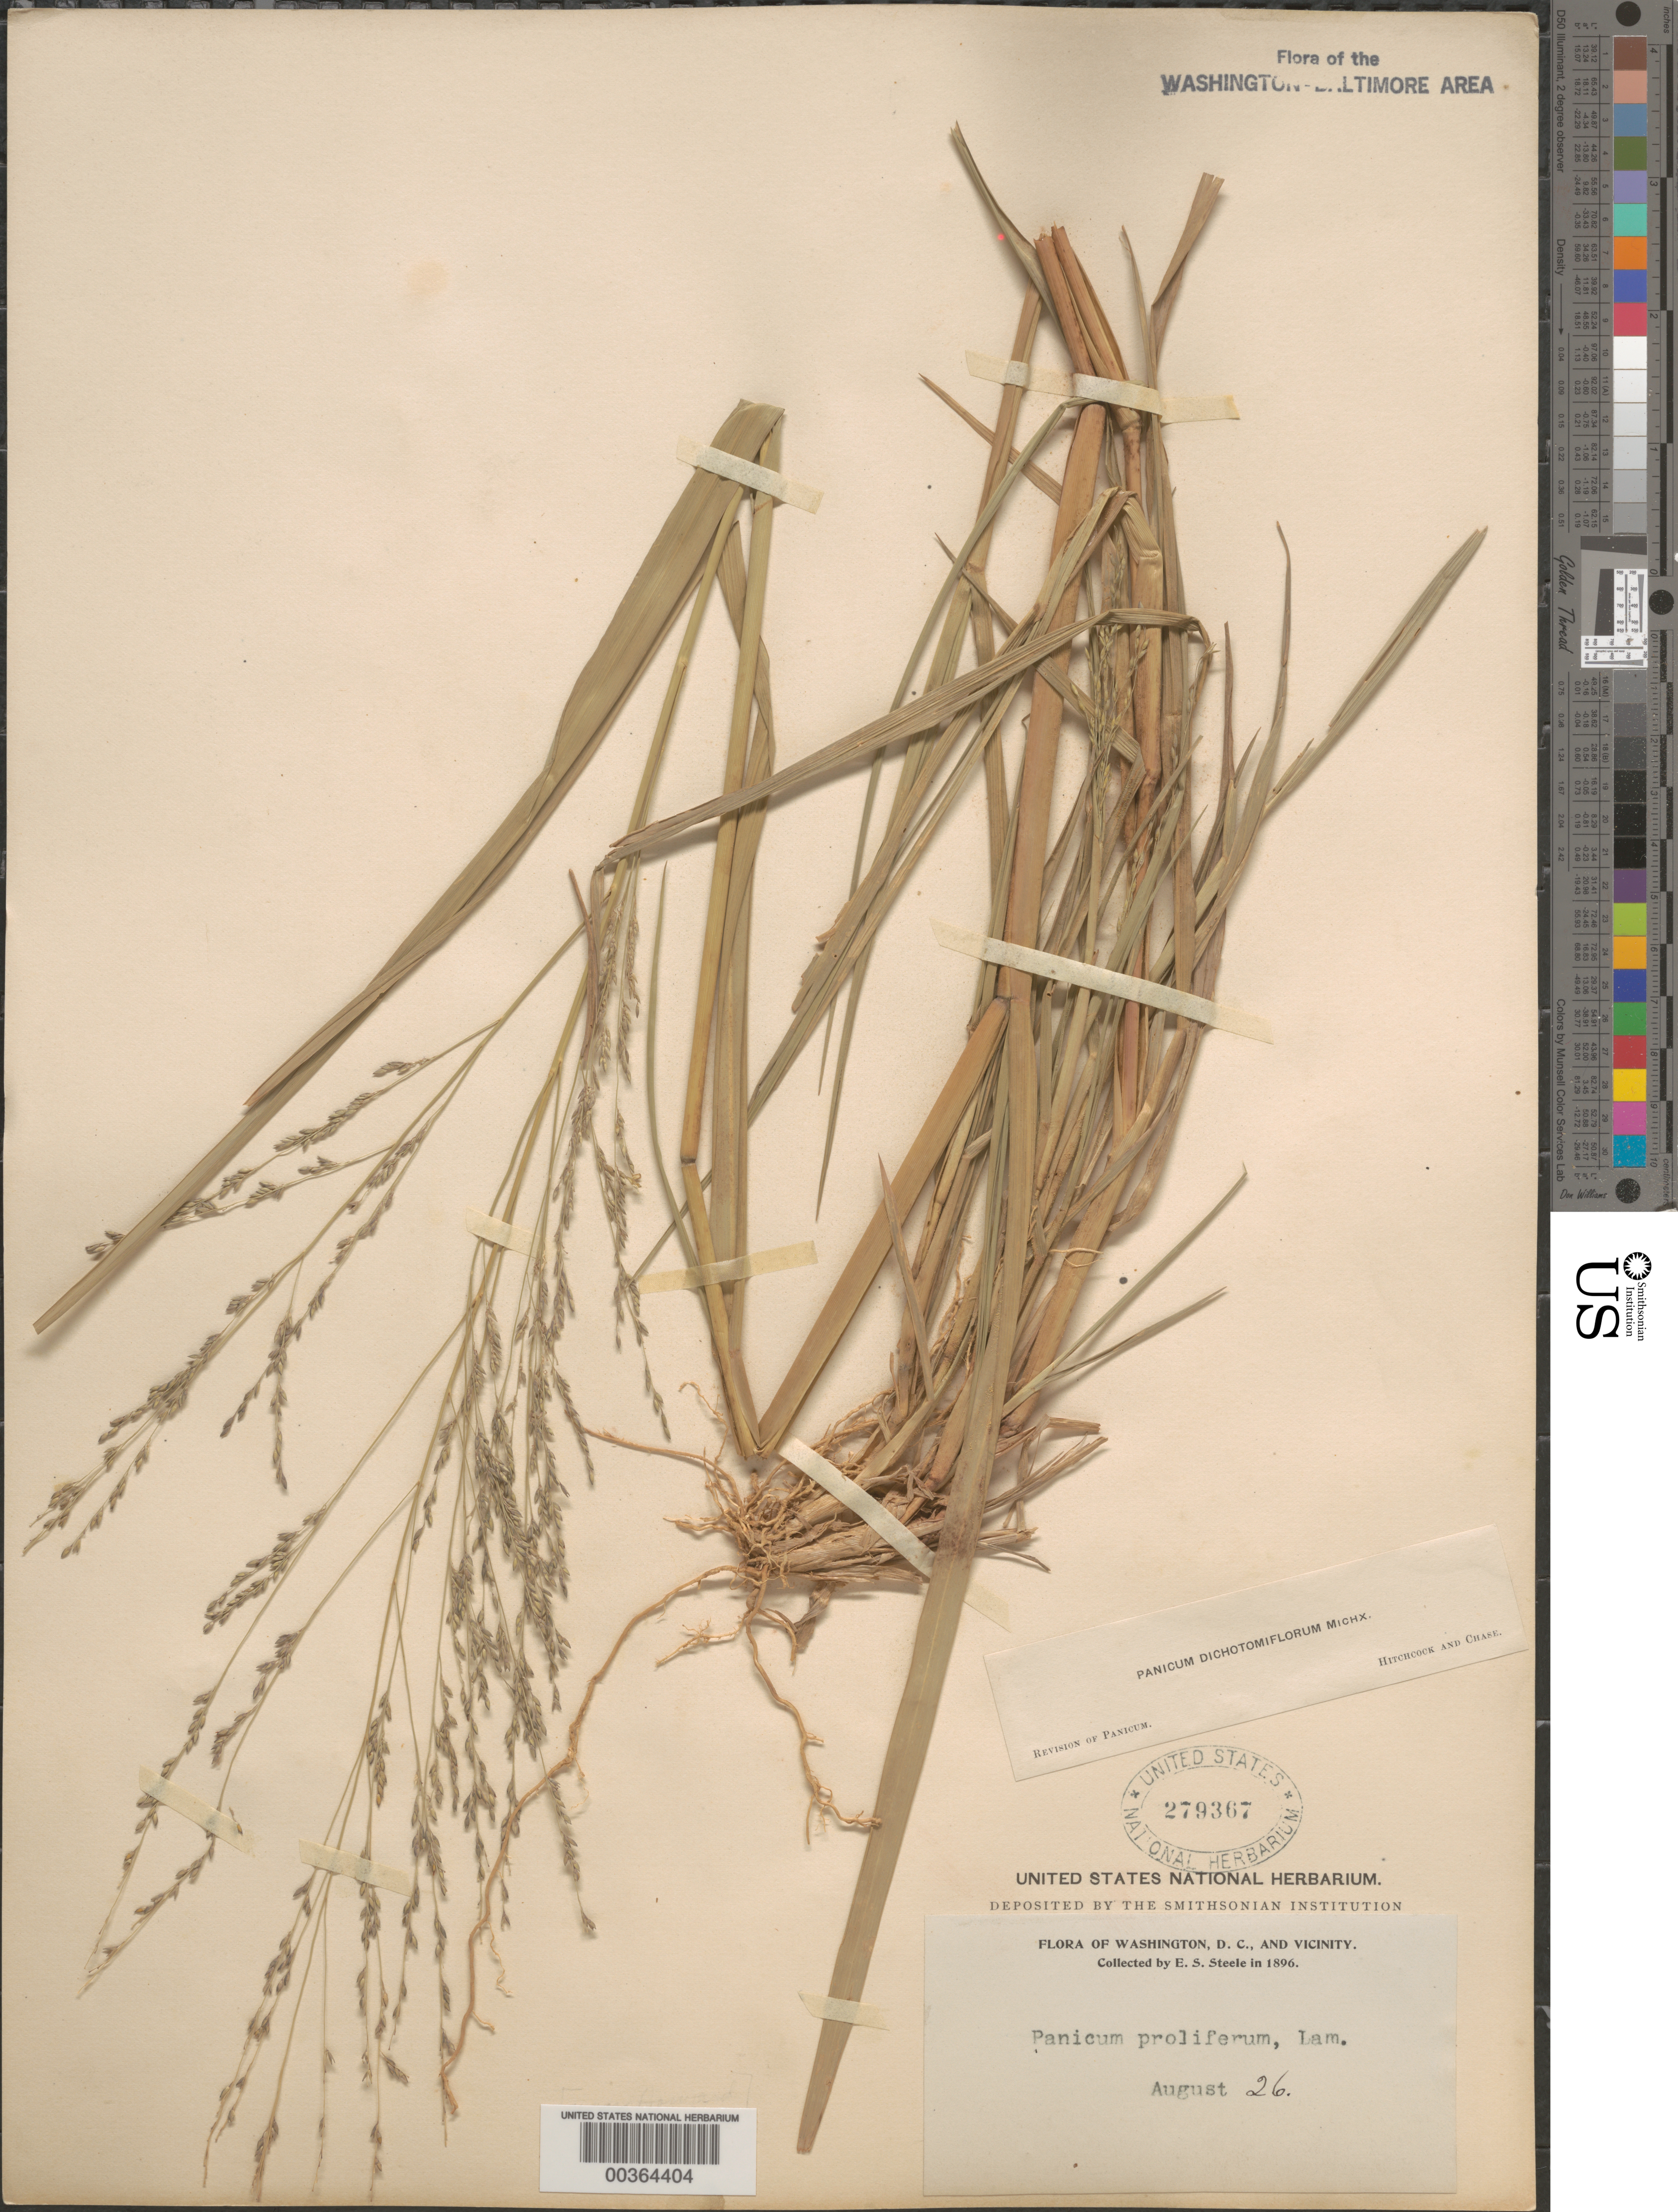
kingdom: Plantae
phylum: Tracheophyta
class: Liliopsida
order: Poales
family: Poaceae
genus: Panicum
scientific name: Panicum dichotomiflorum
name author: Michx.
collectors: E. Steele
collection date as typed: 26 Aug 1896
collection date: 1896-08-26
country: United States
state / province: District of Columbia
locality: Washington DC area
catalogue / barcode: US 279367